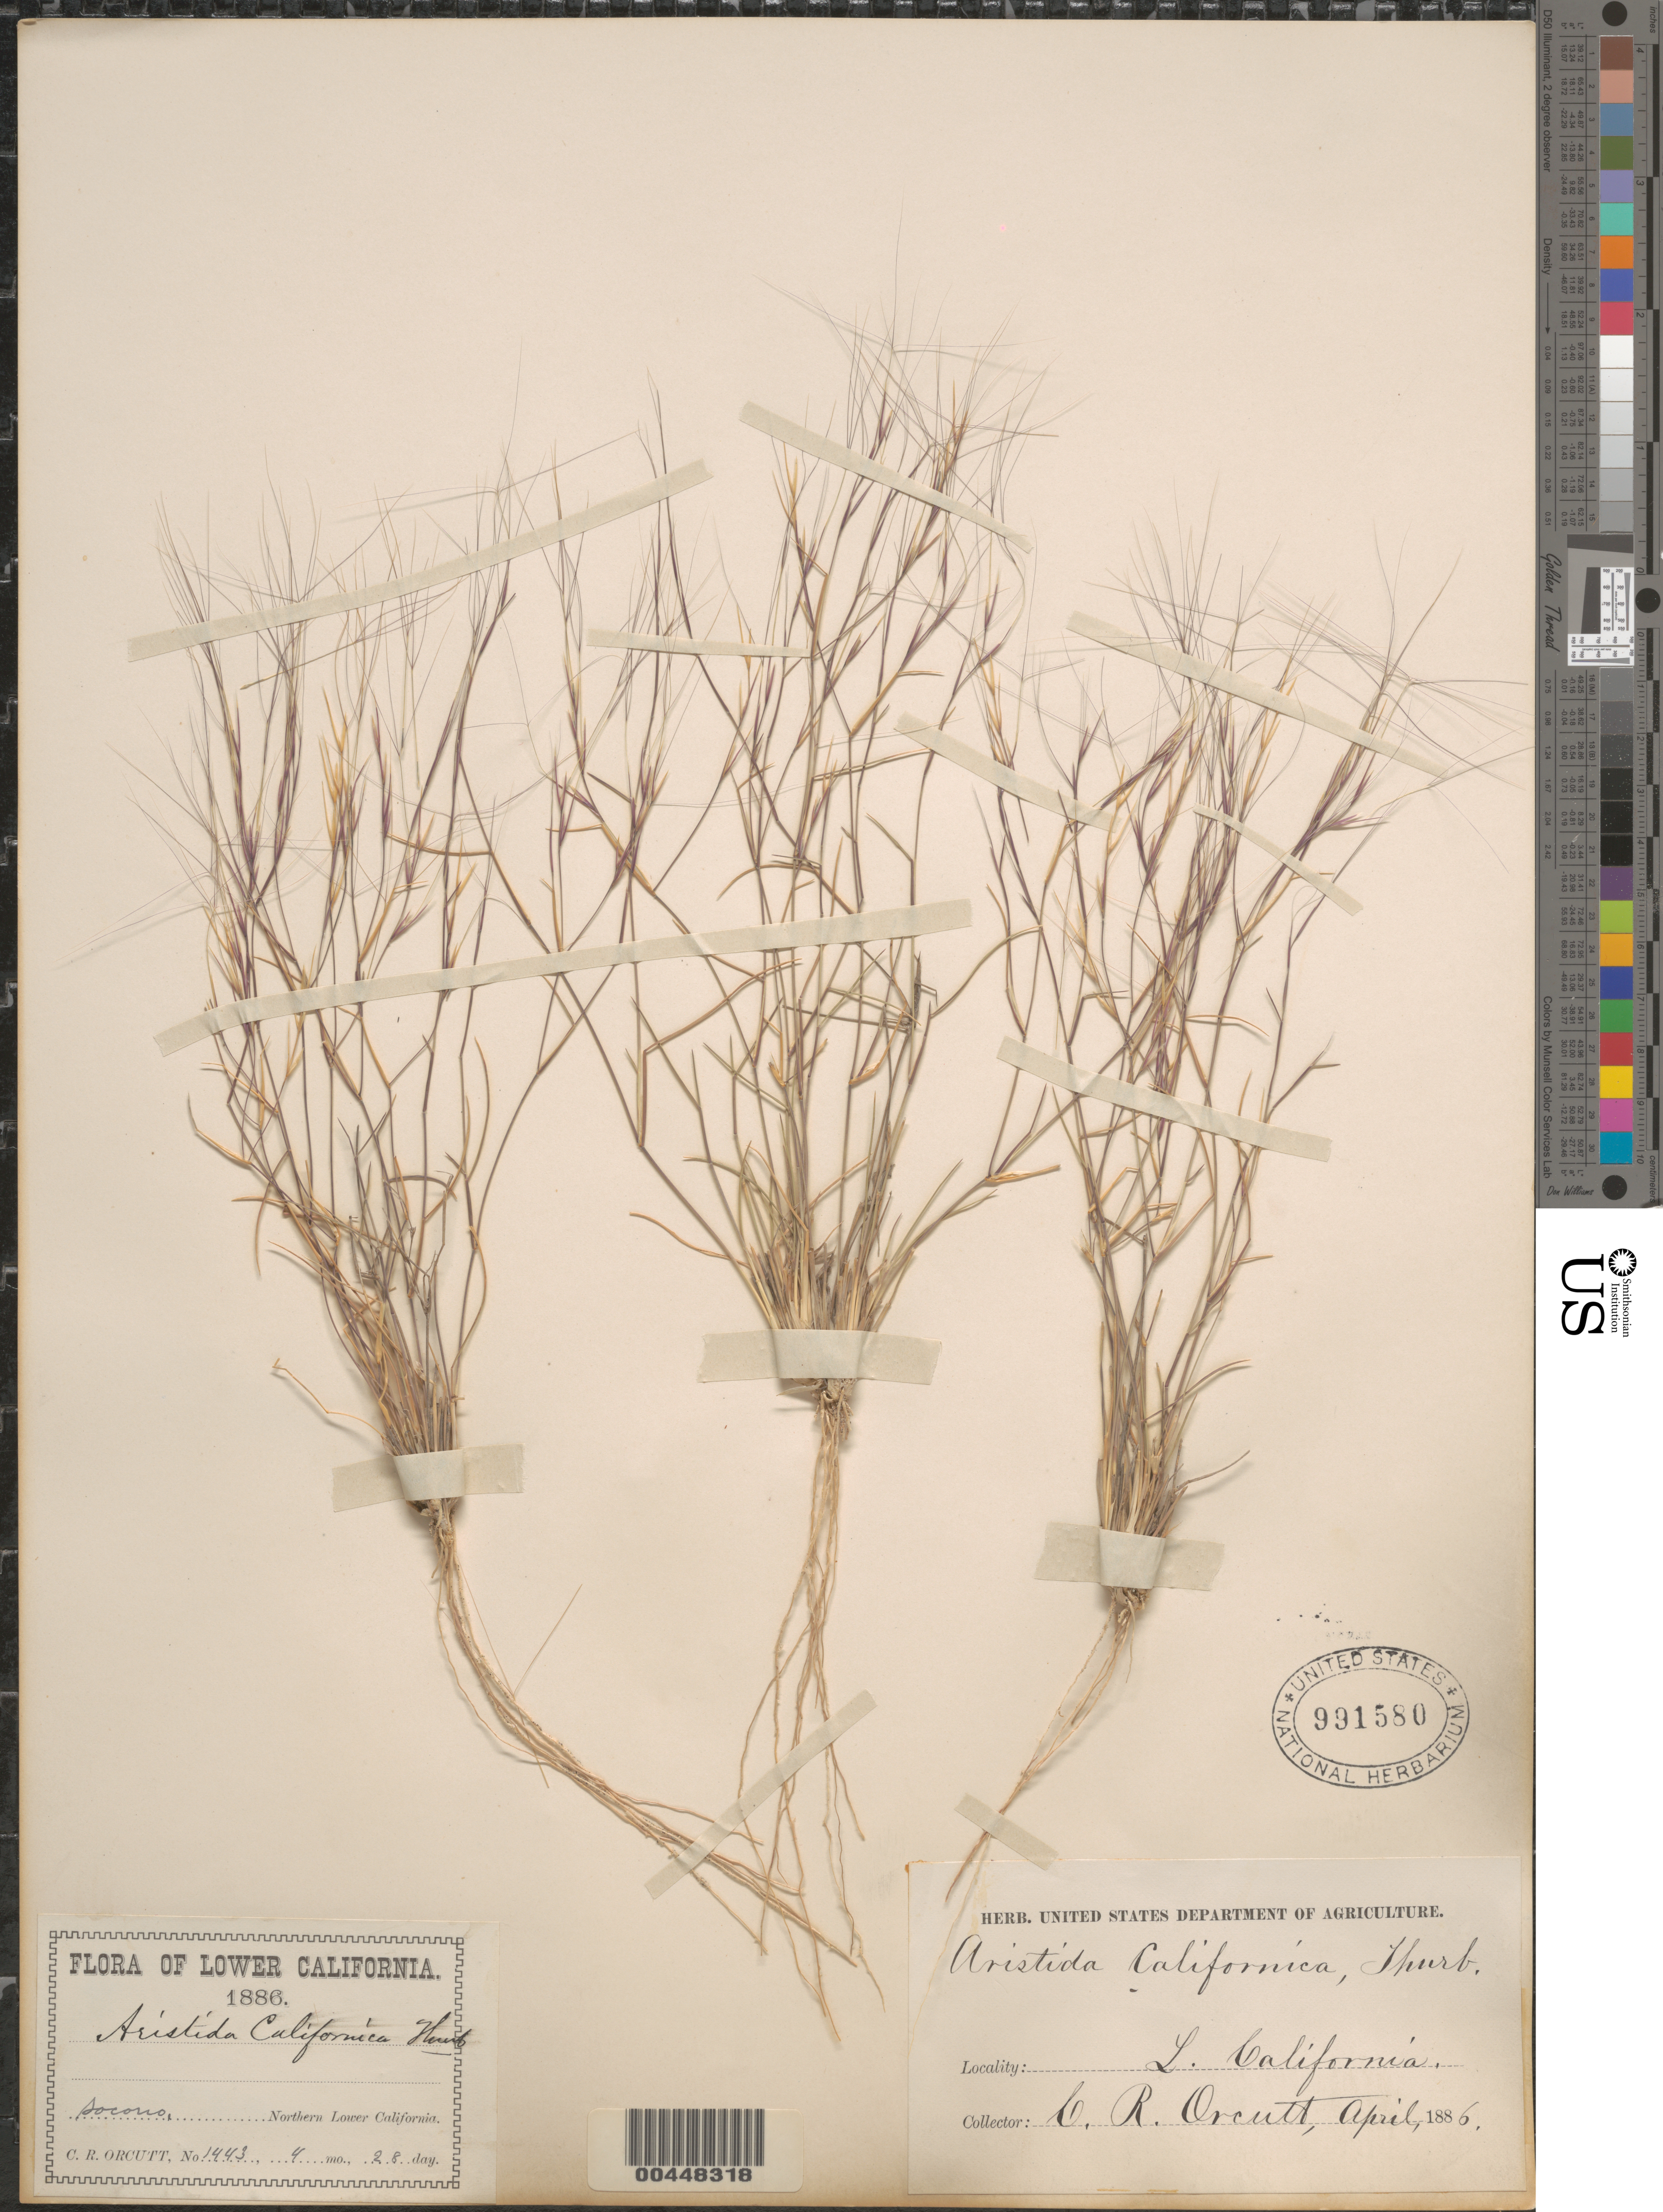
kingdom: Plantae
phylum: Tracheophyta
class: Liliopsida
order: Poales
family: Poaceae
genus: Aristida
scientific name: Aristida californica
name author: Thurb. in S. Watson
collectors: C. R. Orcutt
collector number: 1443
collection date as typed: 28 Apr 1886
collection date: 1886-04-28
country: Mexico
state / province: Baja California Norte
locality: Socorro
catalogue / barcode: US 991580